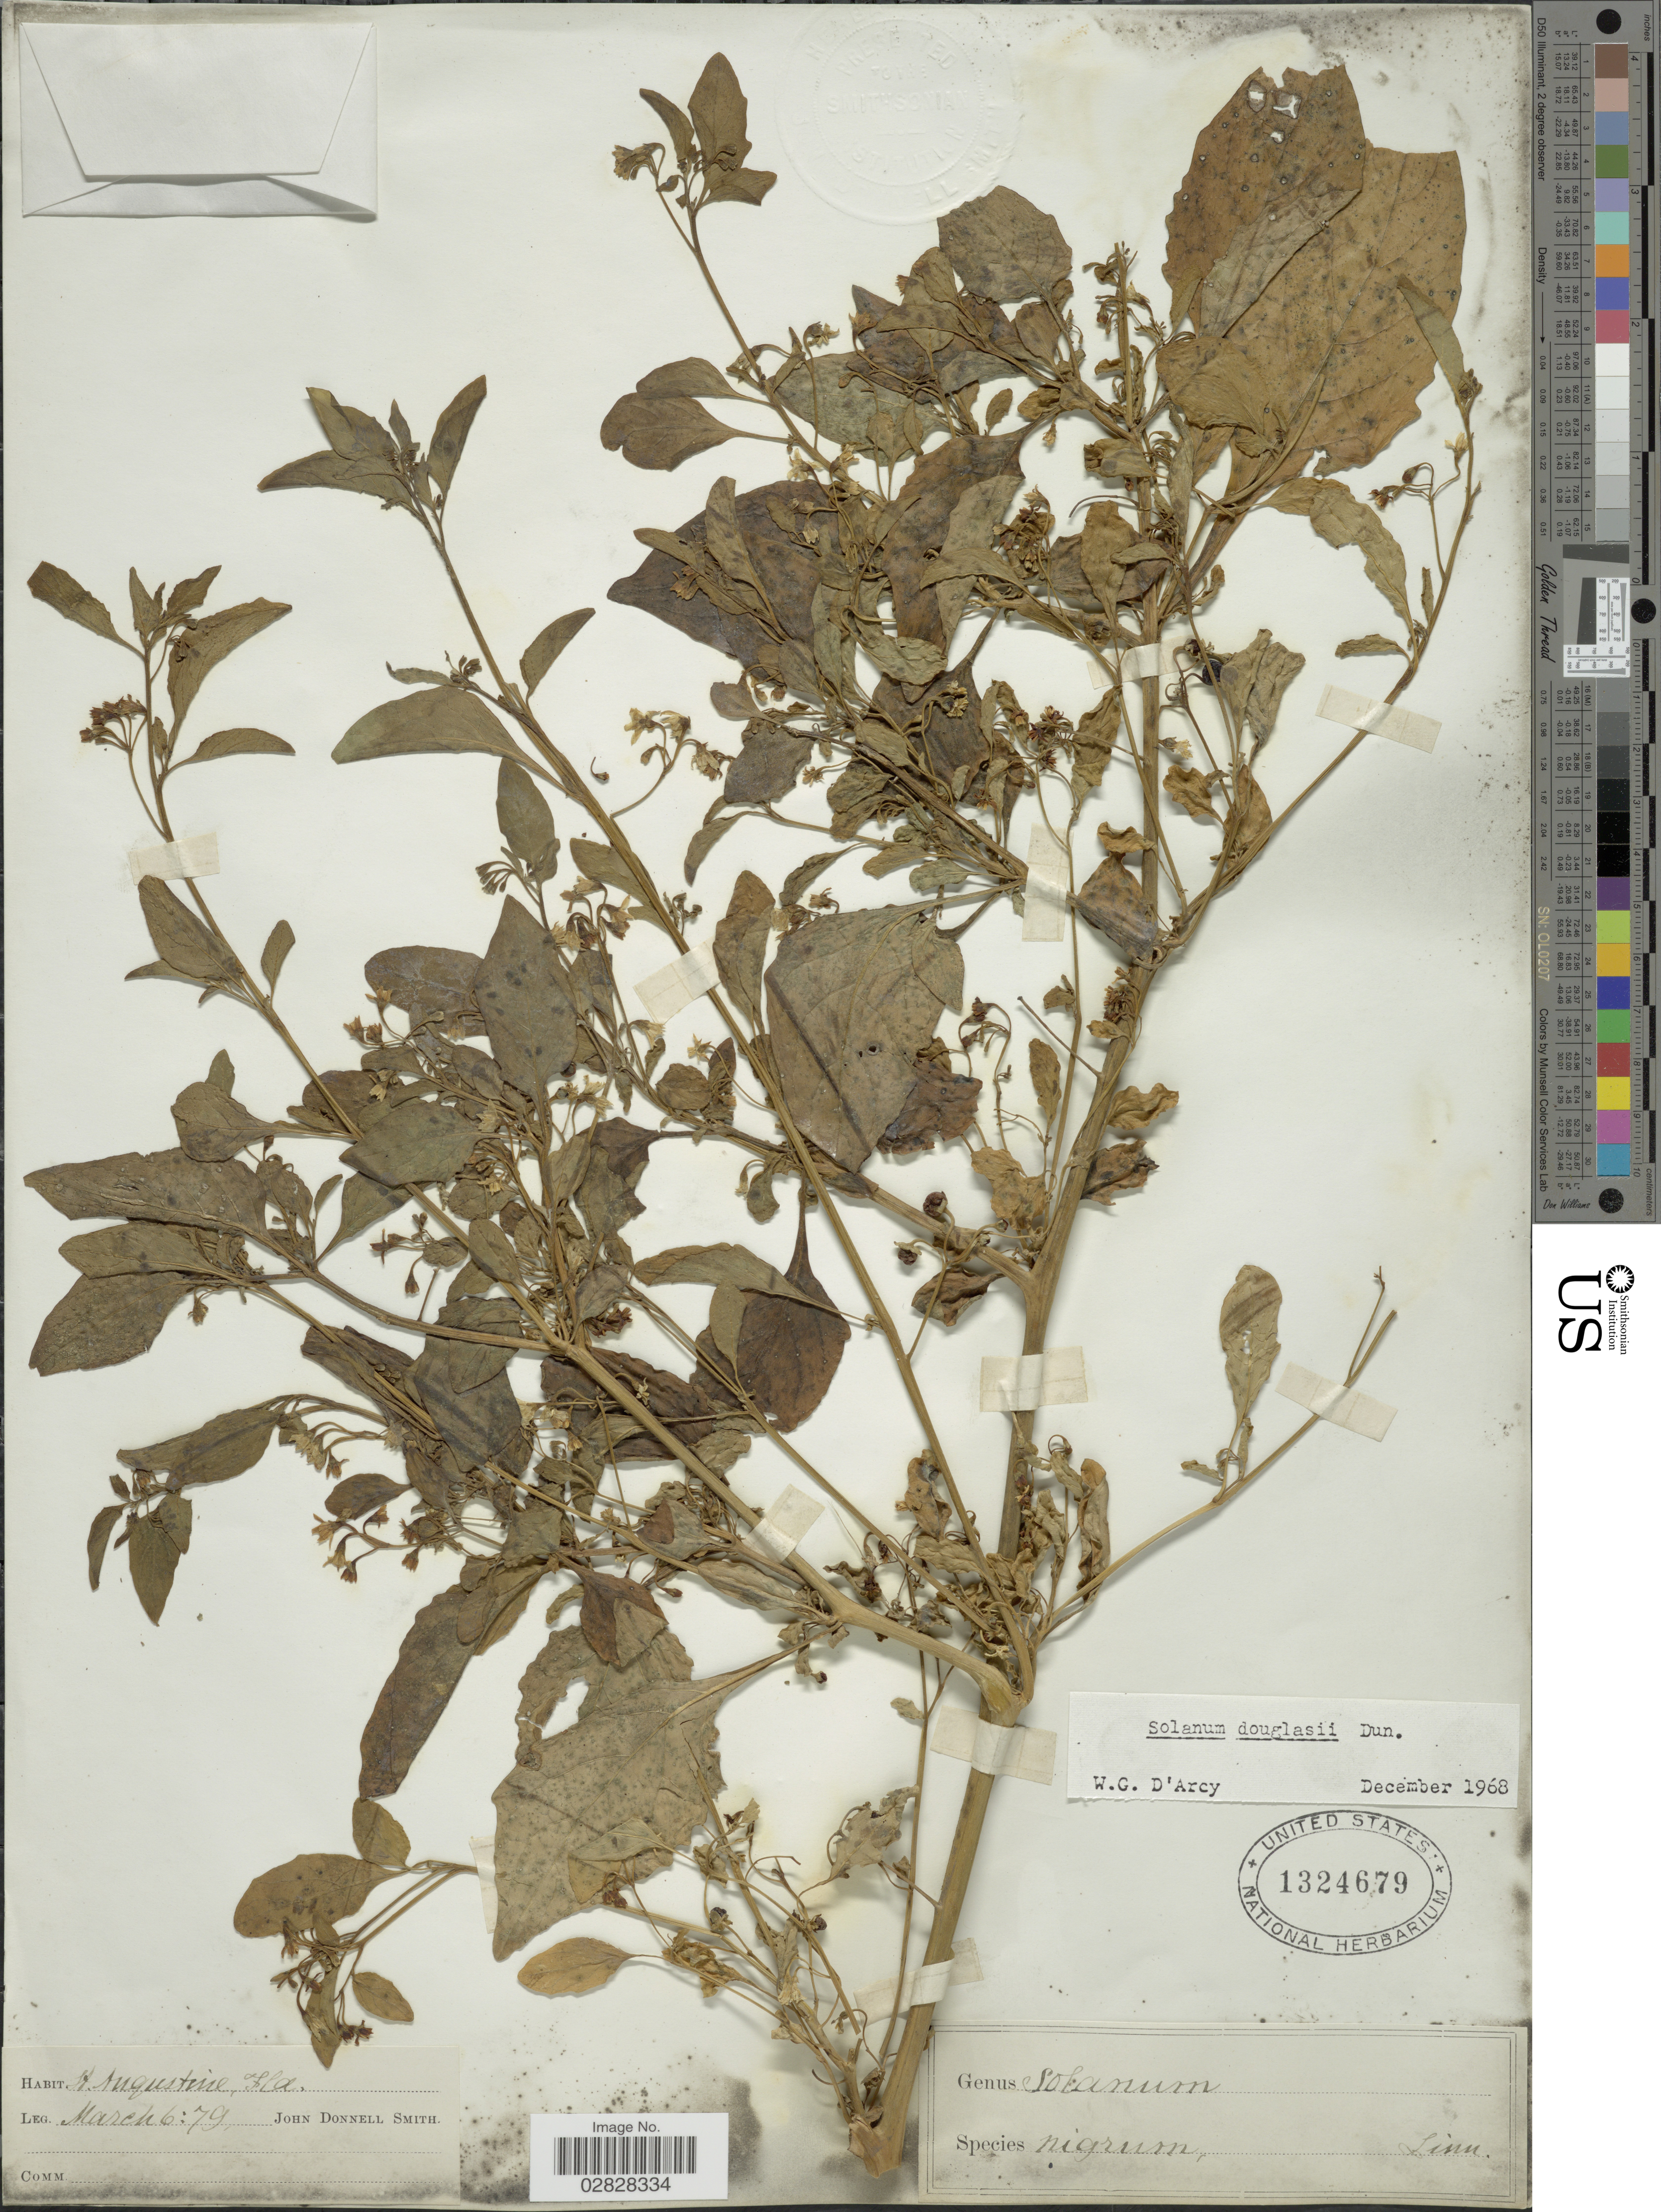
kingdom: Plantae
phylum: Tracheophyta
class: Magnoliopsida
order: Solanales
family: Solanaceae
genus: Solanum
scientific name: Solanum douglasii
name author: Dunal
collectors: J. Donnell Smith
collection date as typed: Transcribed d/m/y: 6/3/79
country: United States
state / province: Florida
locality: St. Augustine.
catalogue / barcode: US 1324679